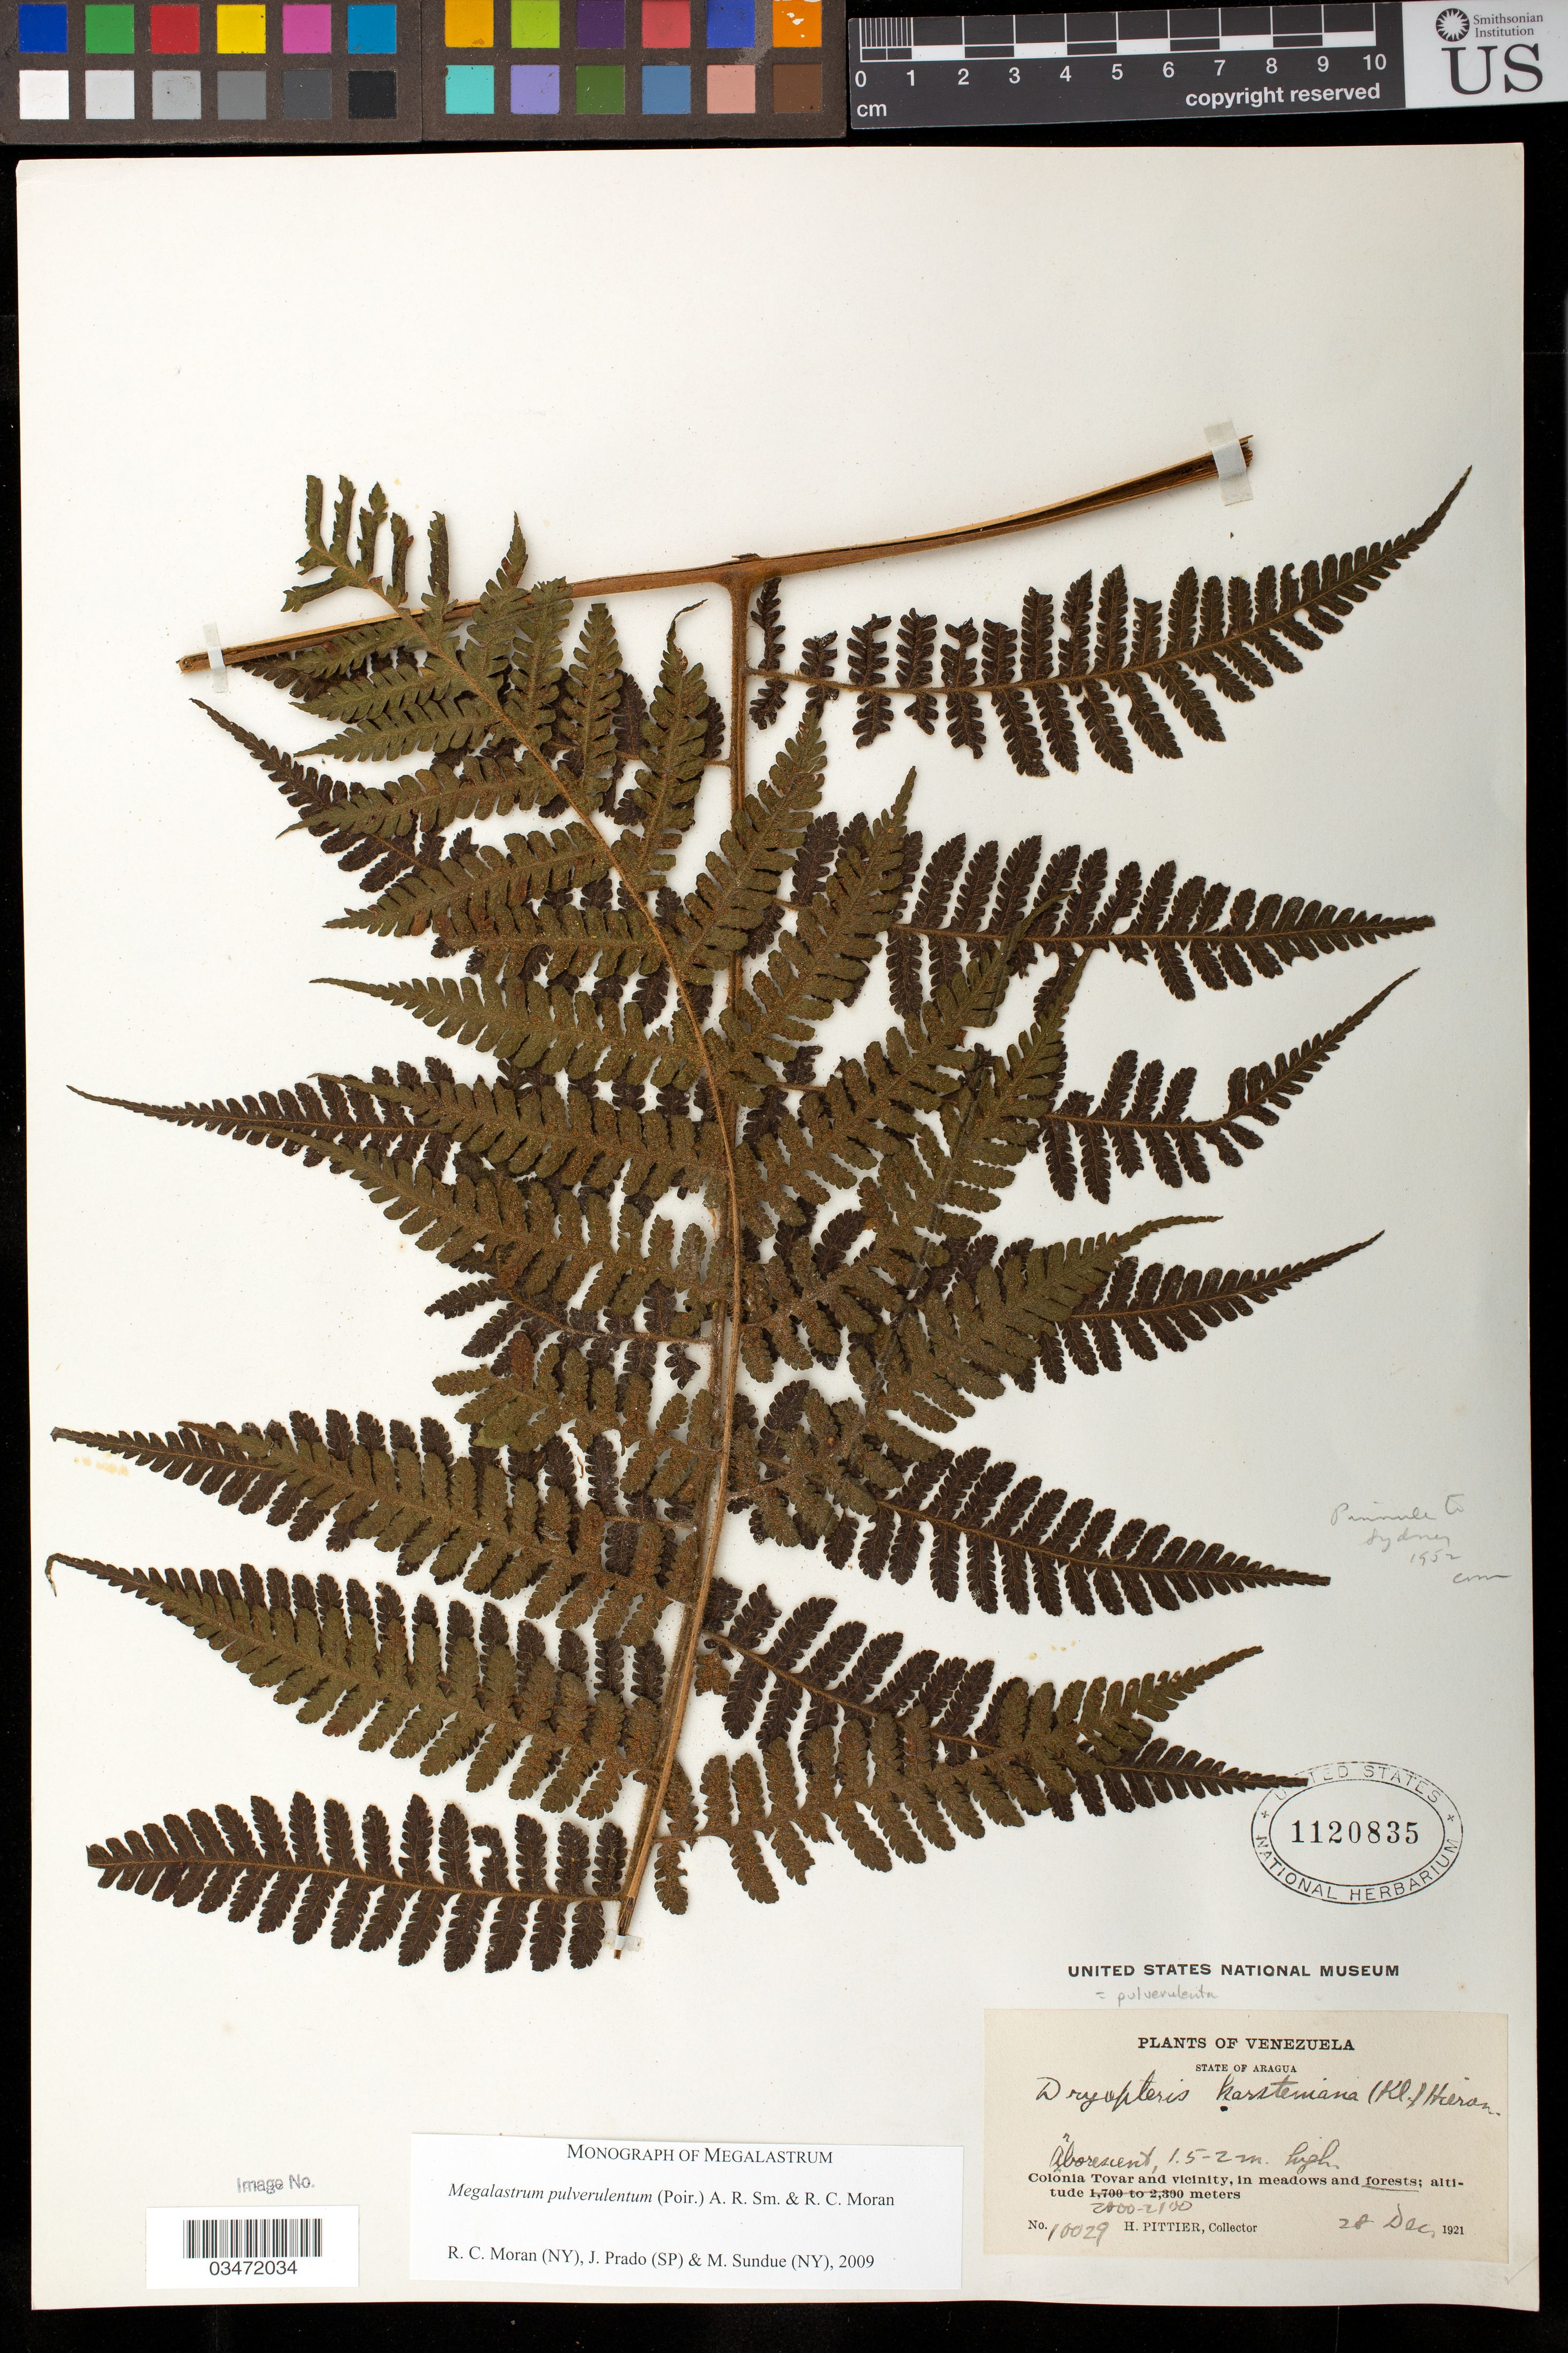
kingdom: Plantae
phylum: Tracheophyta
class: Polypodiopsida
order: Polypodiales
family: Dryopteridaceae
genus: Megalastrum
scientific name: Megalastrum pulverulentum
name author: (Poir.) A.R. Sm. & R.C. Moran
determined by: Moran, R. C.; Prado, J.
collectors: H. F. Pittier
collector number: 10029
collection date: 1921-12-28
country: Venezuela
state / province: Aragua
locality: Colonia Tovar and vicinity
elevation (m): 2000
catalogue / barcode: US 1120835